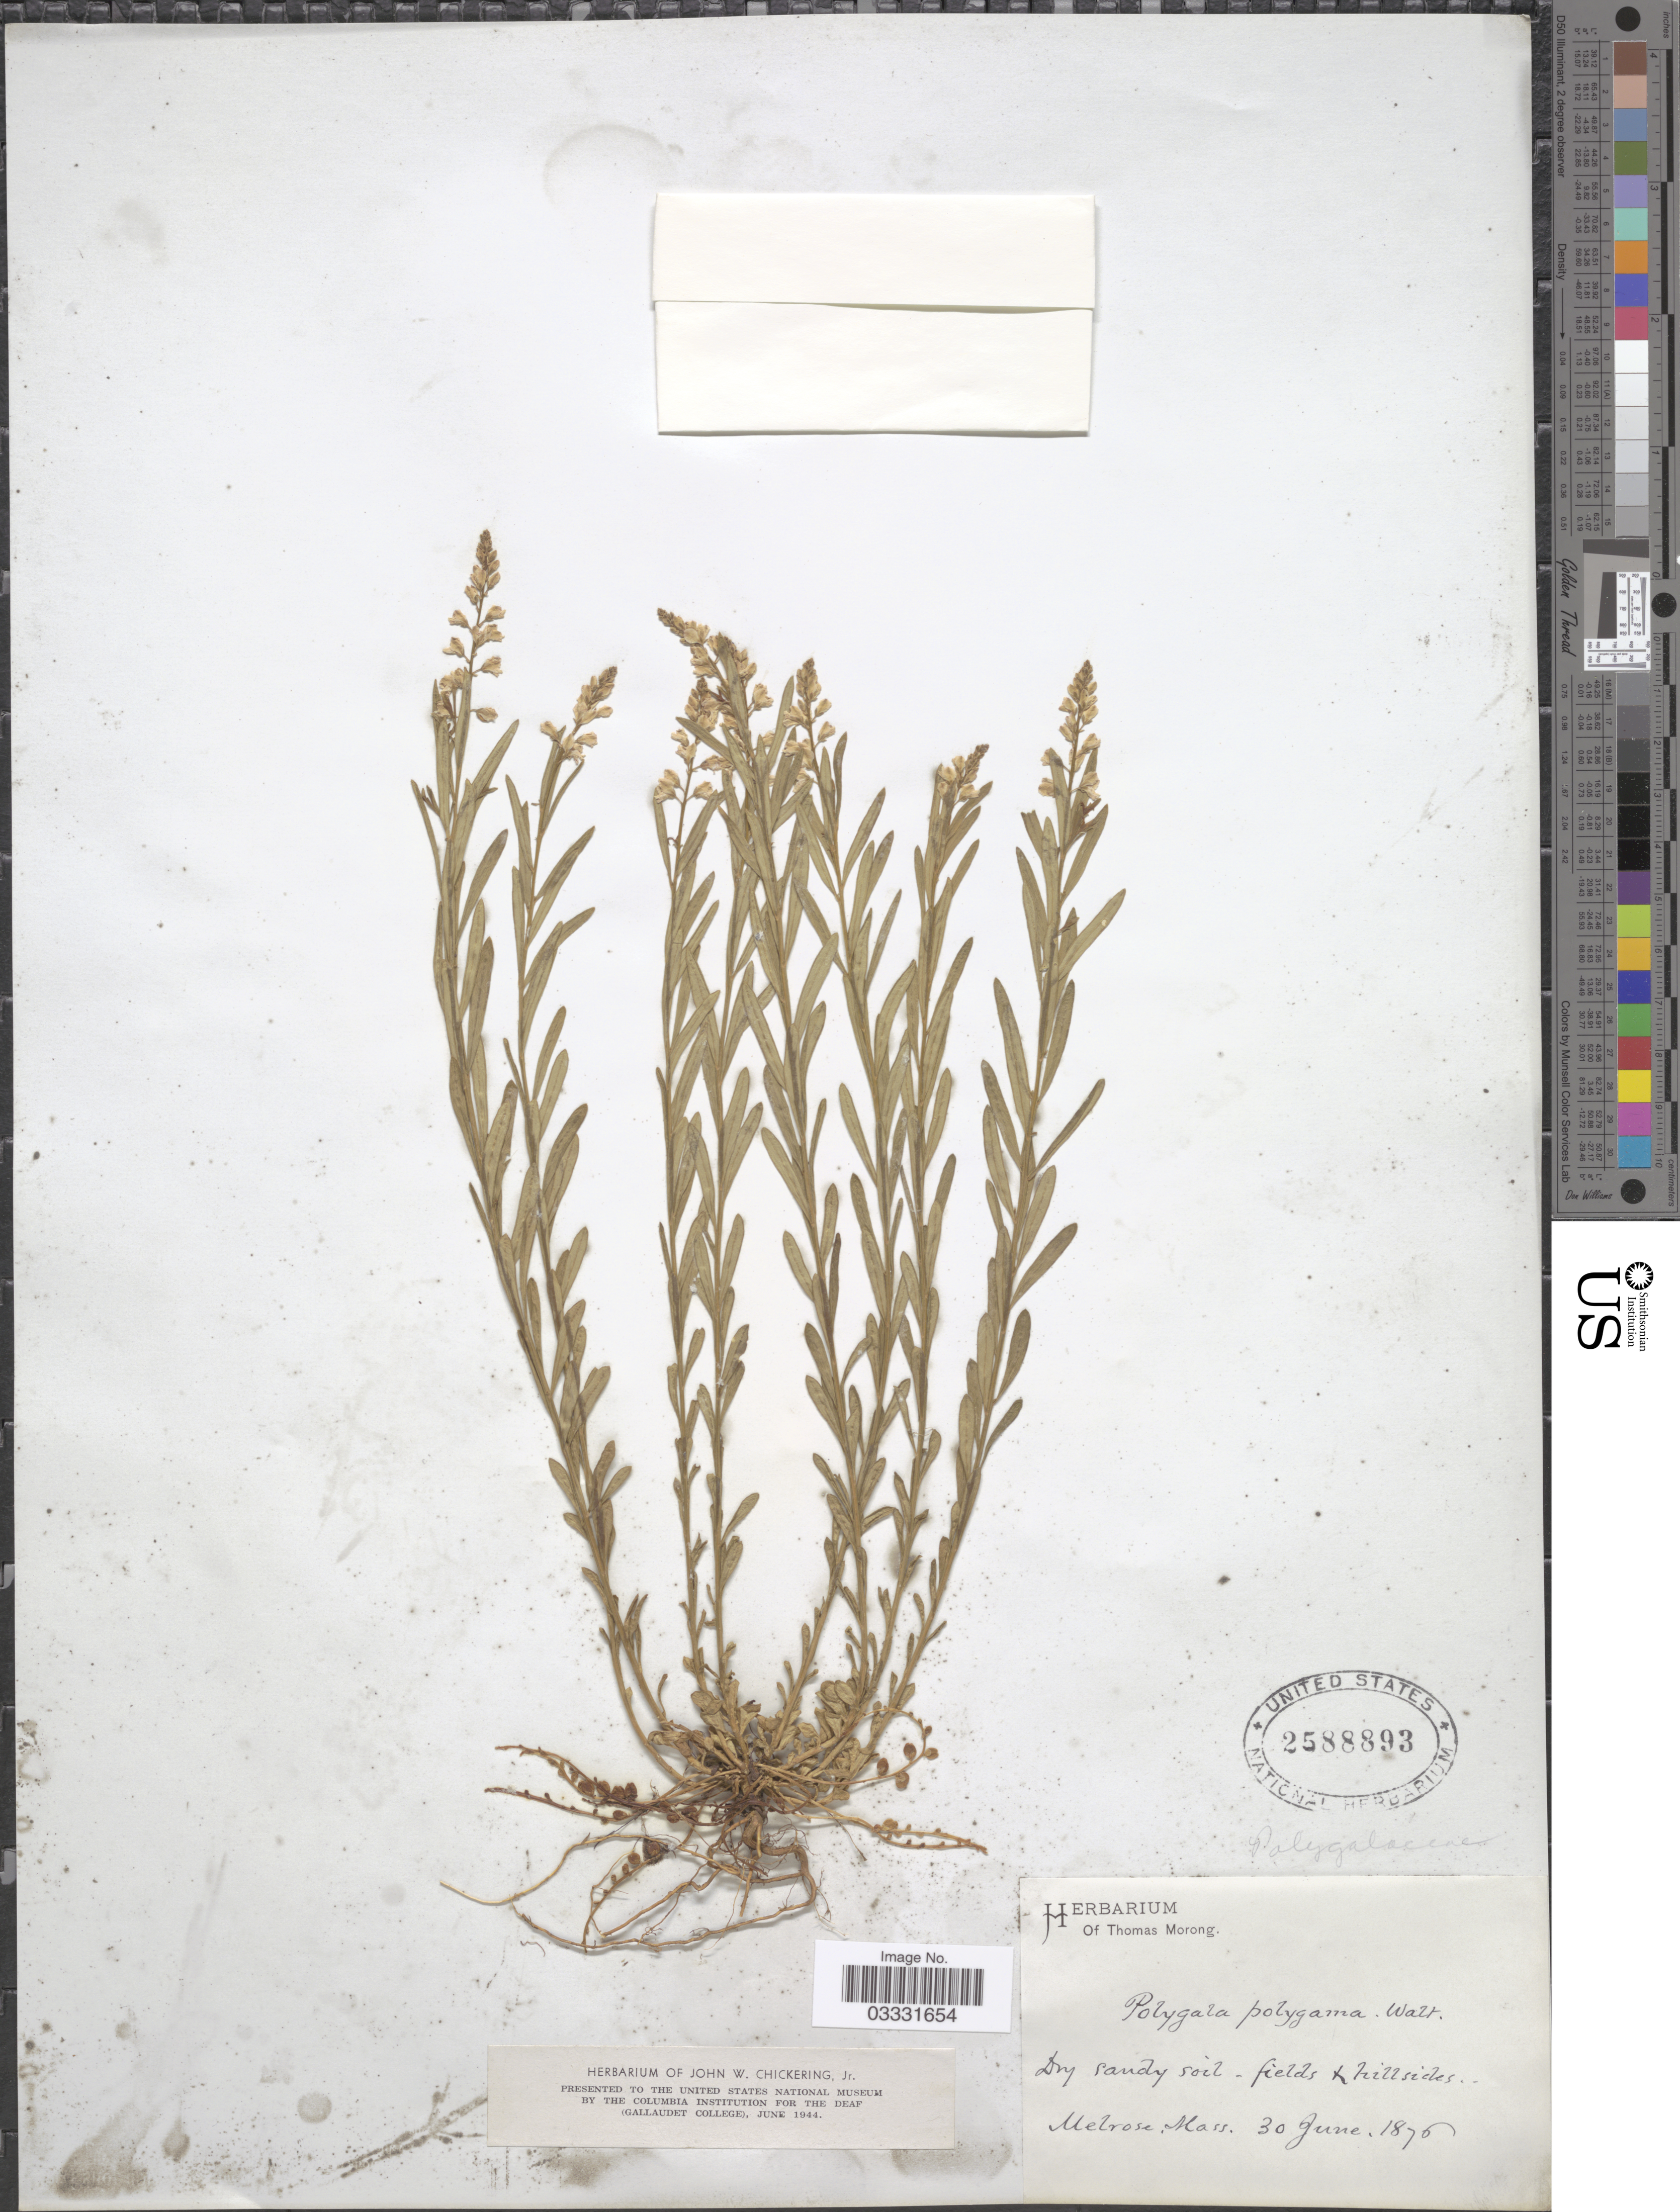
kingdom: Plantae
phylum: Tracheophyta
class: Magnoliopsida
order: Fabales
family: Polygalaceae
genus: Polygala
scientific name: Polygala polygama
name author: Walter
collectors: ex Herb. T. Morong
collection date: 1876-06-30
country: United States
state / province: Massachusetts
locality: Melrose.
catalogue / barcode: US 2588893